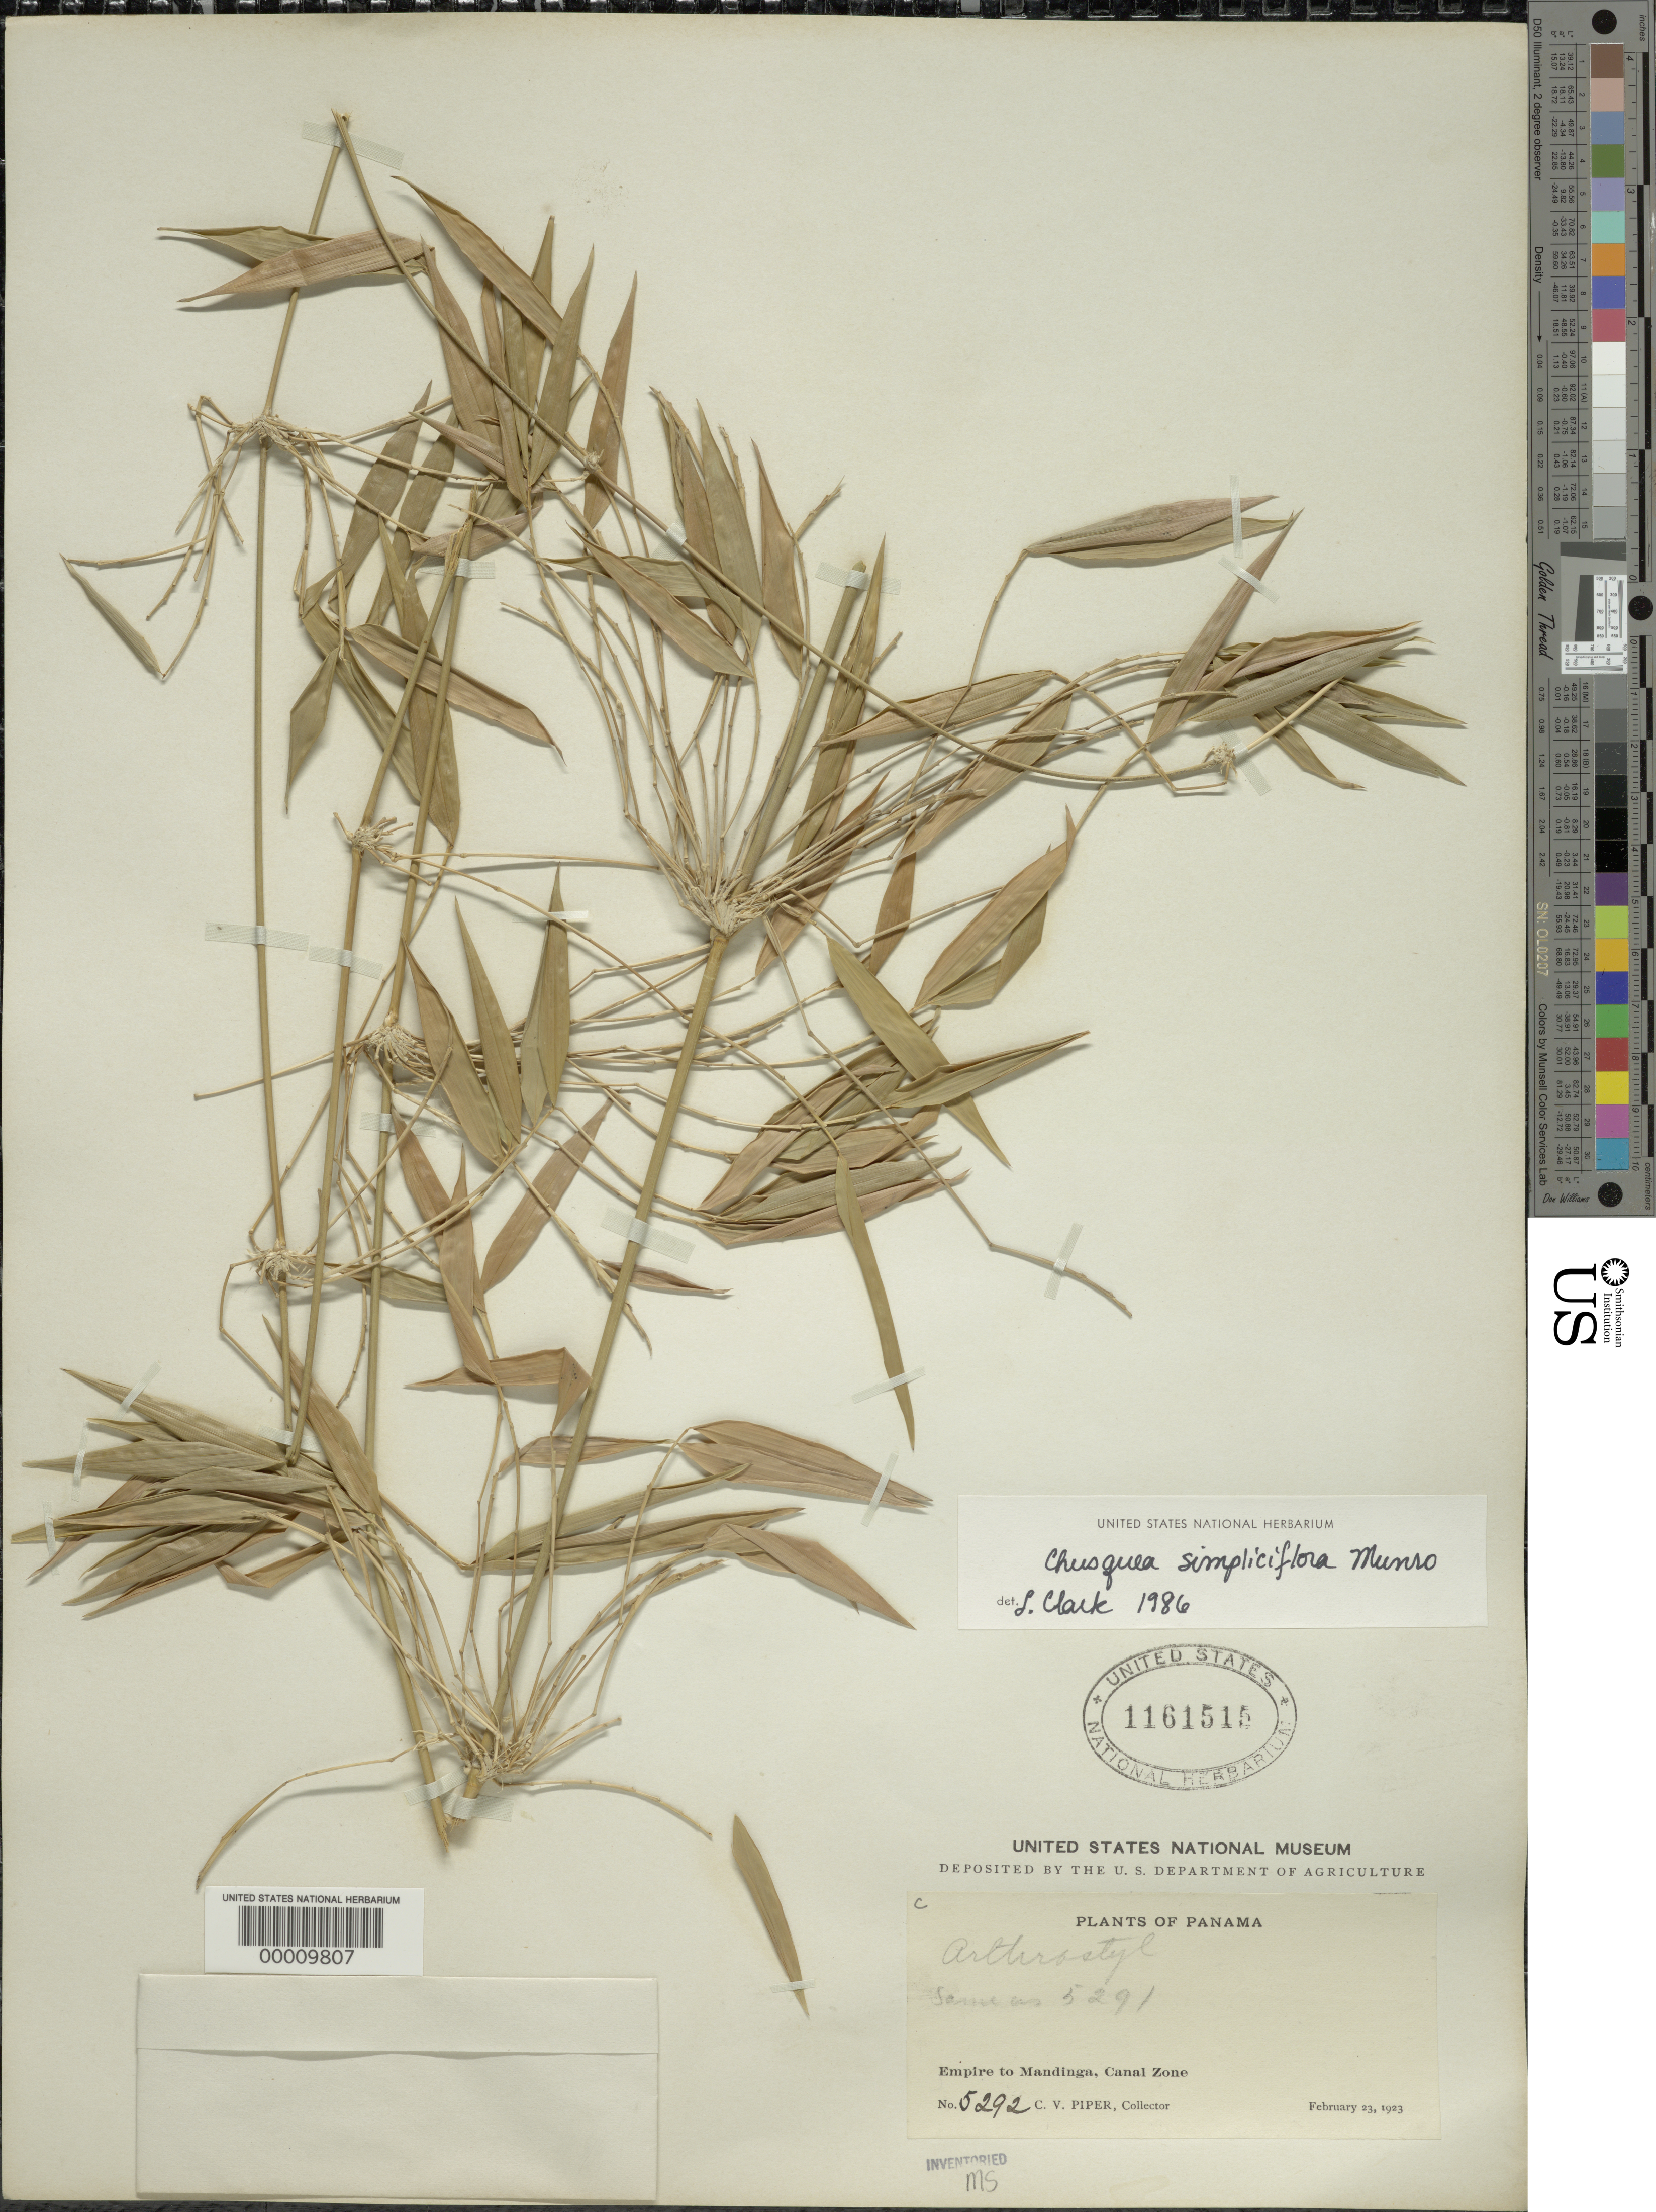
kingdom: Plantae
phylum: Tracheophyta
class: Liliopsida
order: Poales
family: Poaceae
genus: Chusquea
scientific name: Chusquea simpliciflora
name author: Munro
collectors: C. V. Piper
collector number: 5292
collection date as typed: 23 Feb 1923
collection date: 1923-02-23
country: Panama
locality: Empire, Mandinga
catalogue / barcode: US 1161515